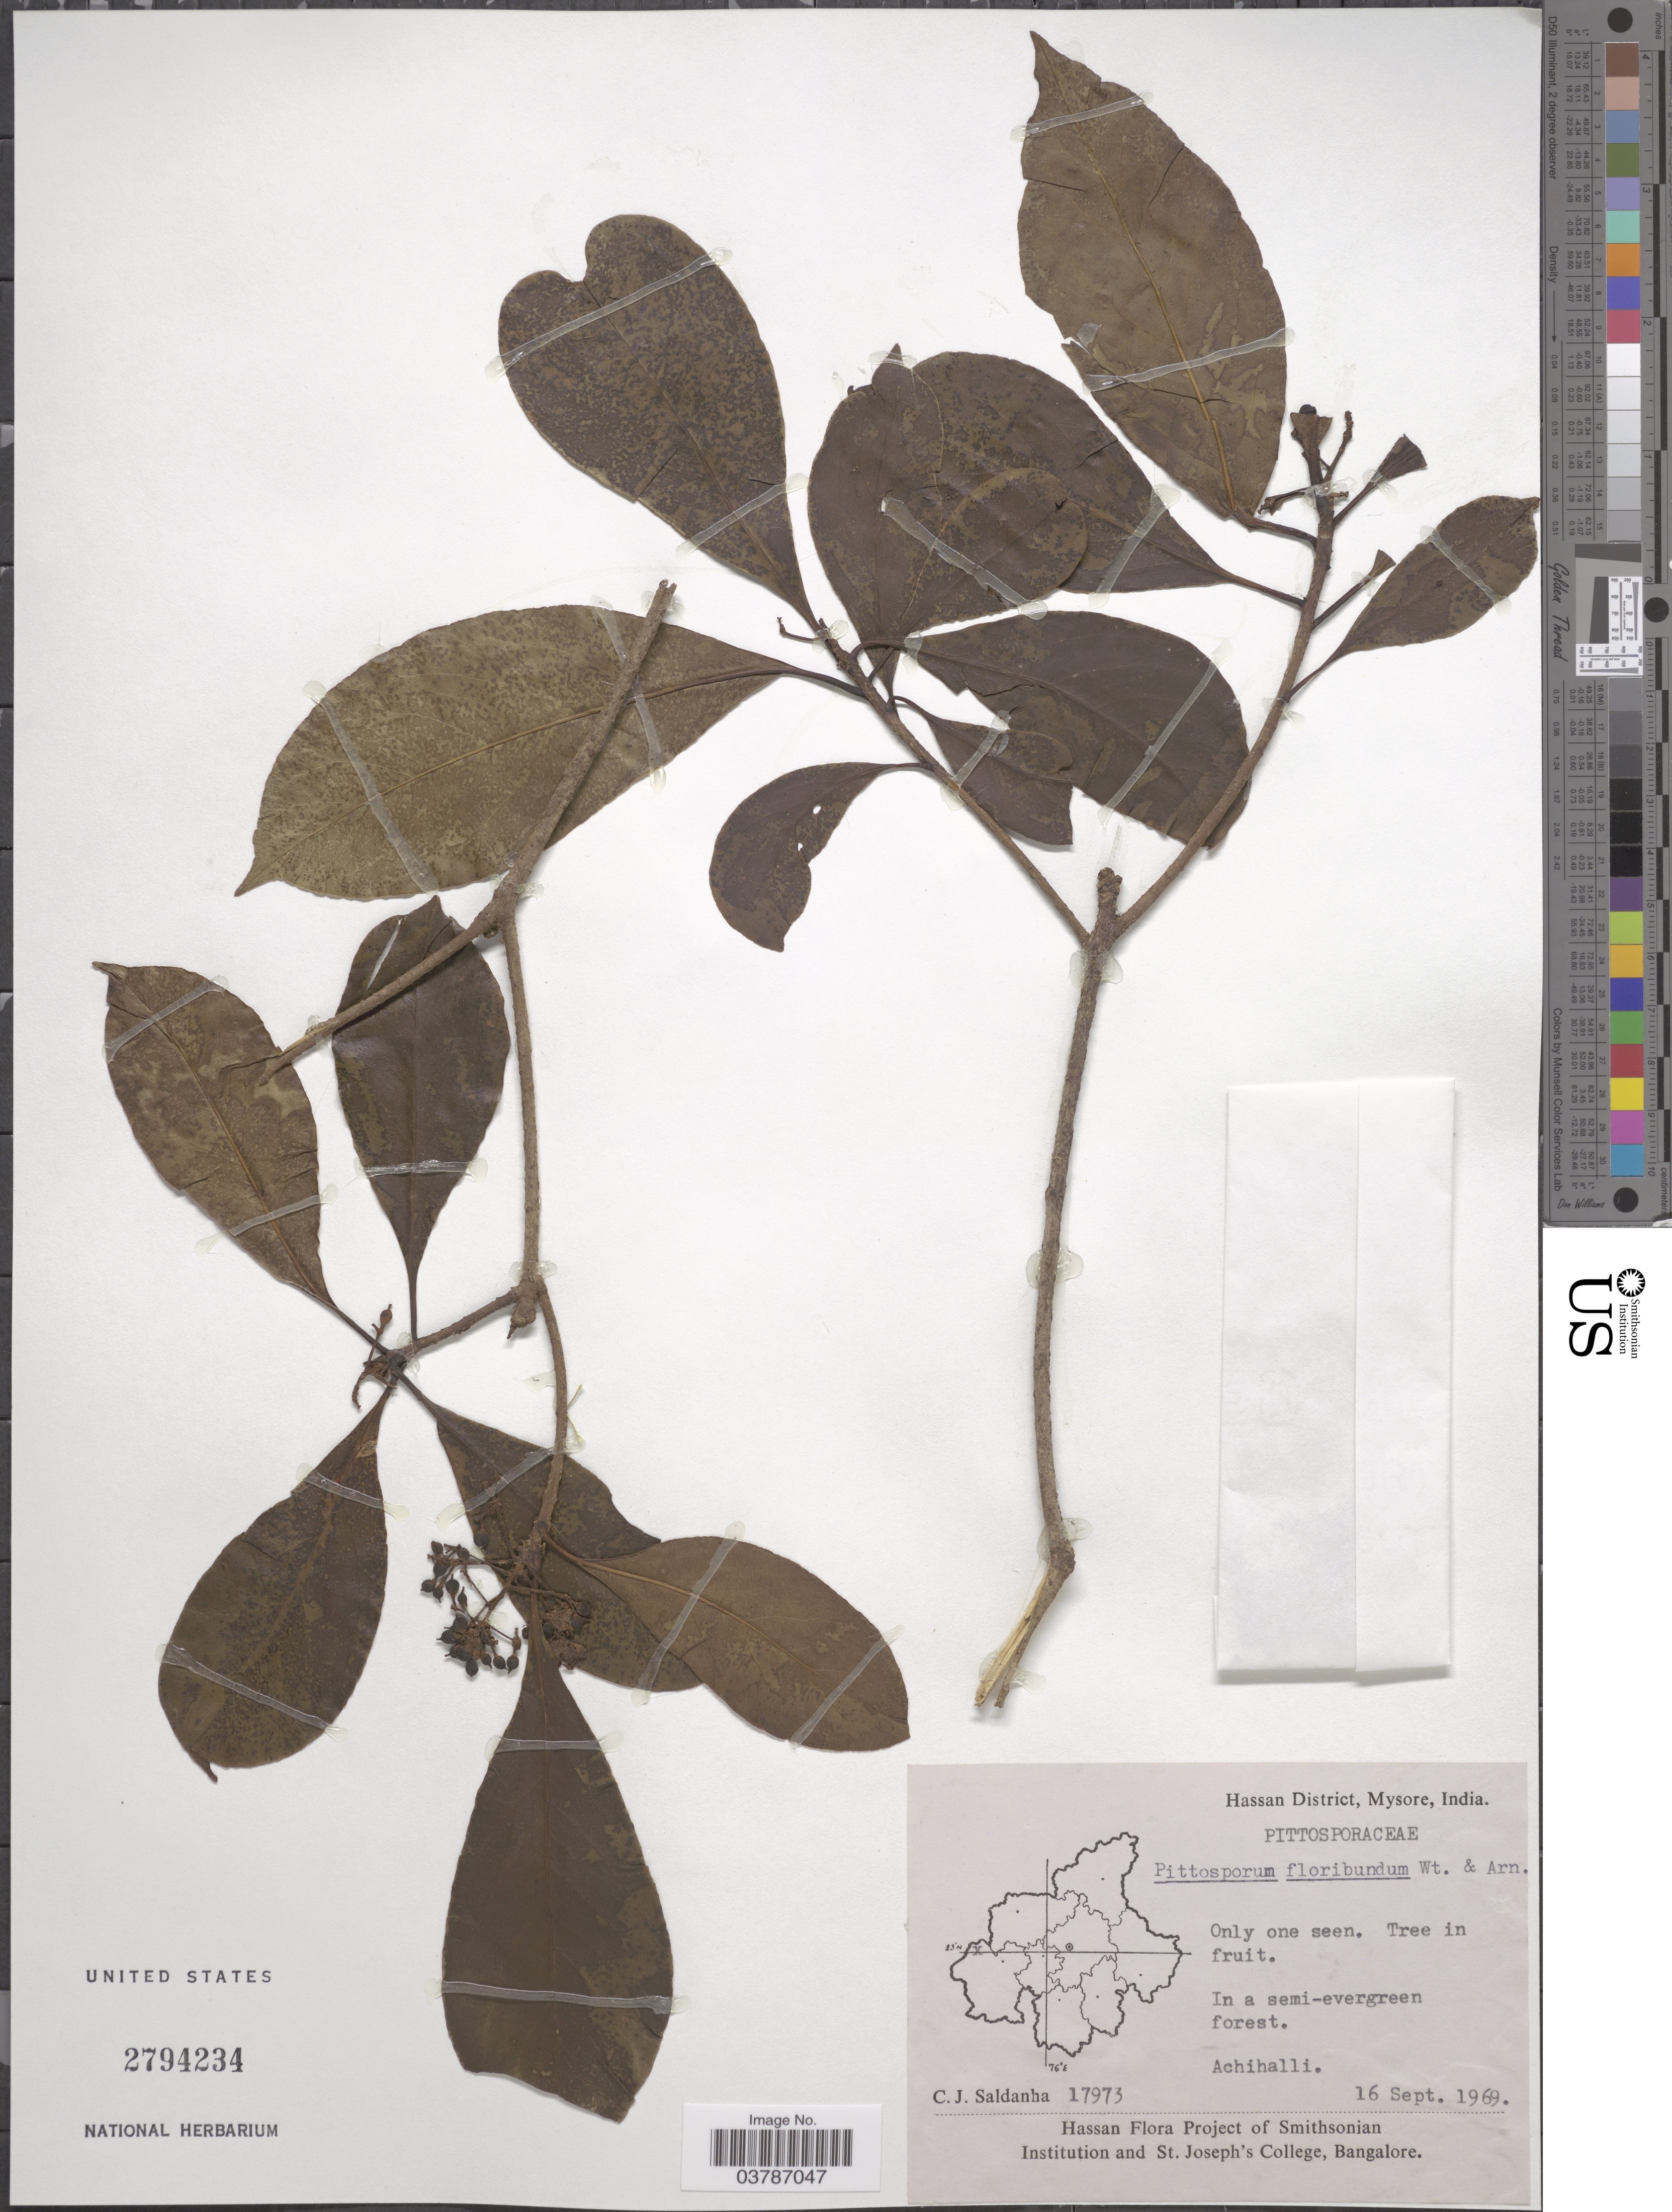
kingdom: Plantae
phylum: Tracheophyta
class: Magnoliopsida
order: Apiales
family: Pittosporaceae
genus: Pittosporum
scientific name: Pittosporum floribundum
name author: Wight & Arn.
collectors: C. J. Saldanha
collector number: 17973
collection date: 1969-09-16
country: India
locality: Hassan District, Mysore. In a semi-evergreen forest. Achihalli.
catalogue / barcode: US 2794234